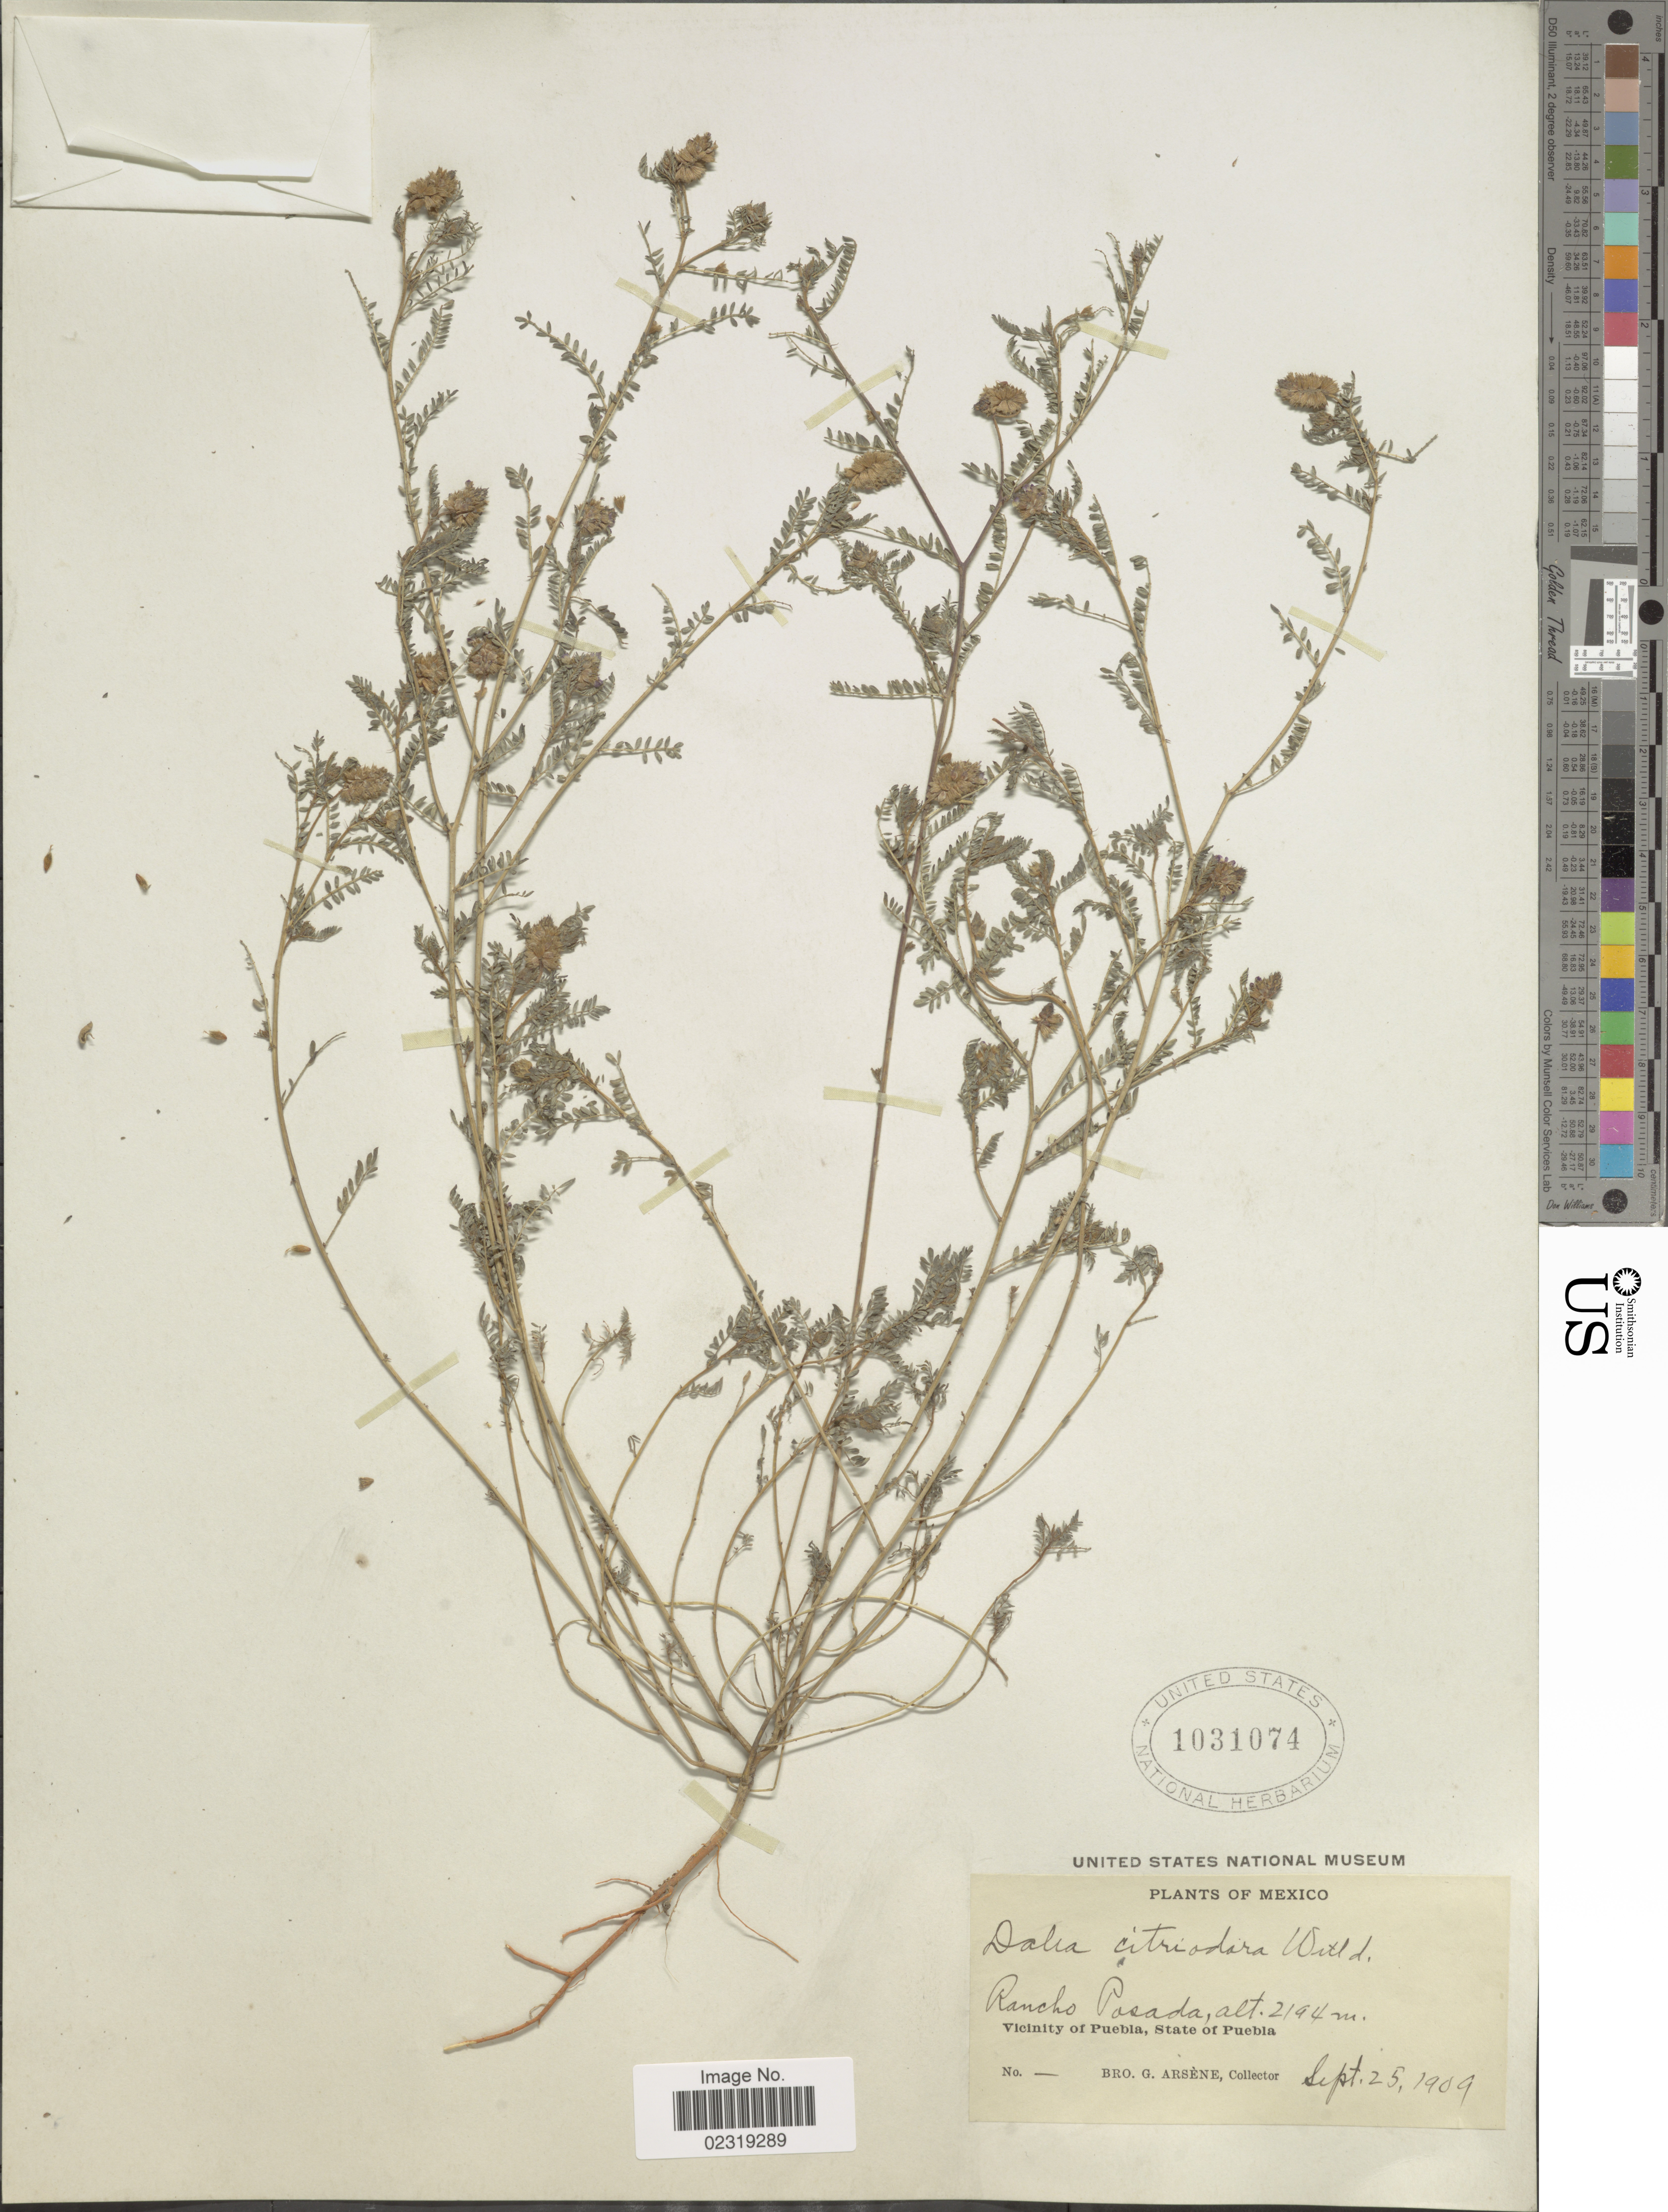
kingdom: Plantae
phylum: Tracheophyta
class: Magnoliopsida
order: Fabales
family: Fabaceae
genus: Dalea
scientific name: Dalea foliolosa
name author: (Aiton) Barneby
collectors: Bro. G. Arsène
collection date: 1909-09-25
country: Mexico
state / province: Puebla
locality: Rancho Posada. Vicinity of Puebla, State of Puebla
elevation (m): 2194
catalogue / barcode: US 1031074